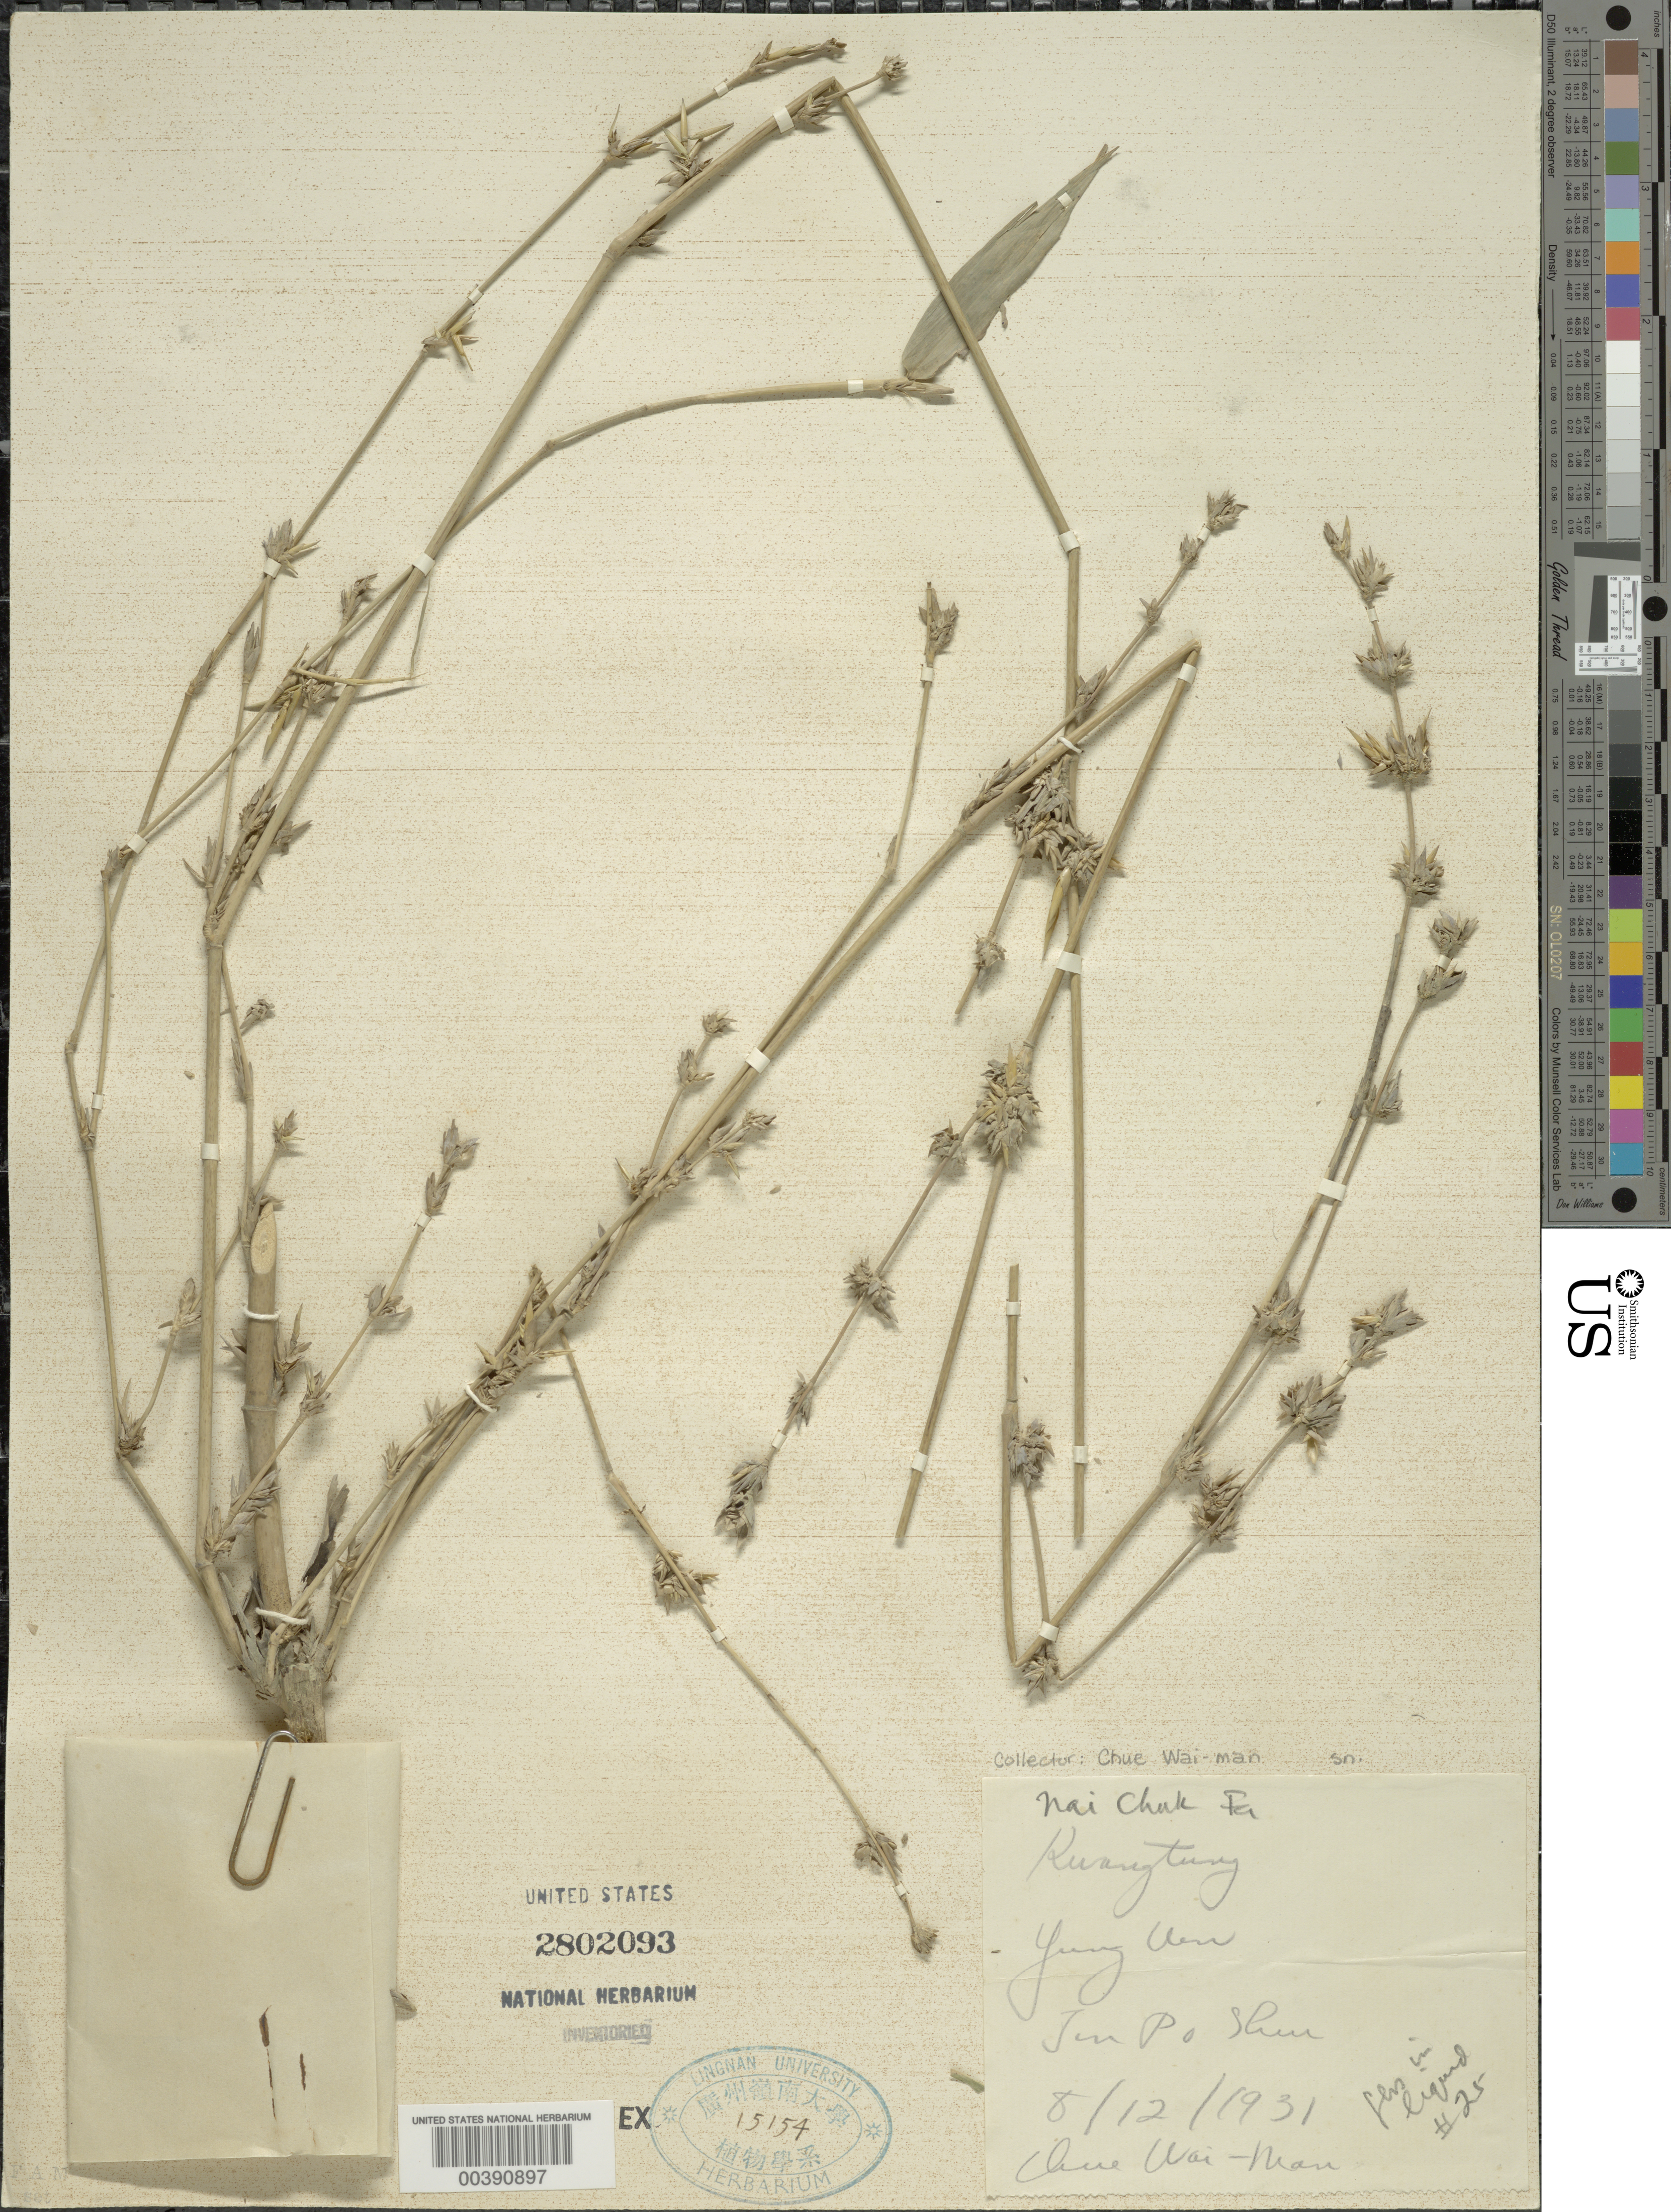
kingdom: Plantae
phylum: Tracheophyta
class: Liliopsida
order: Poales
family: Poaceae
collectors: Chu Wai-man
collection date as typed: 12 Aug 1931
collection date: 1931-08-12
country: China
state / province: Guangdong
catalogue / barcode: US 2802093